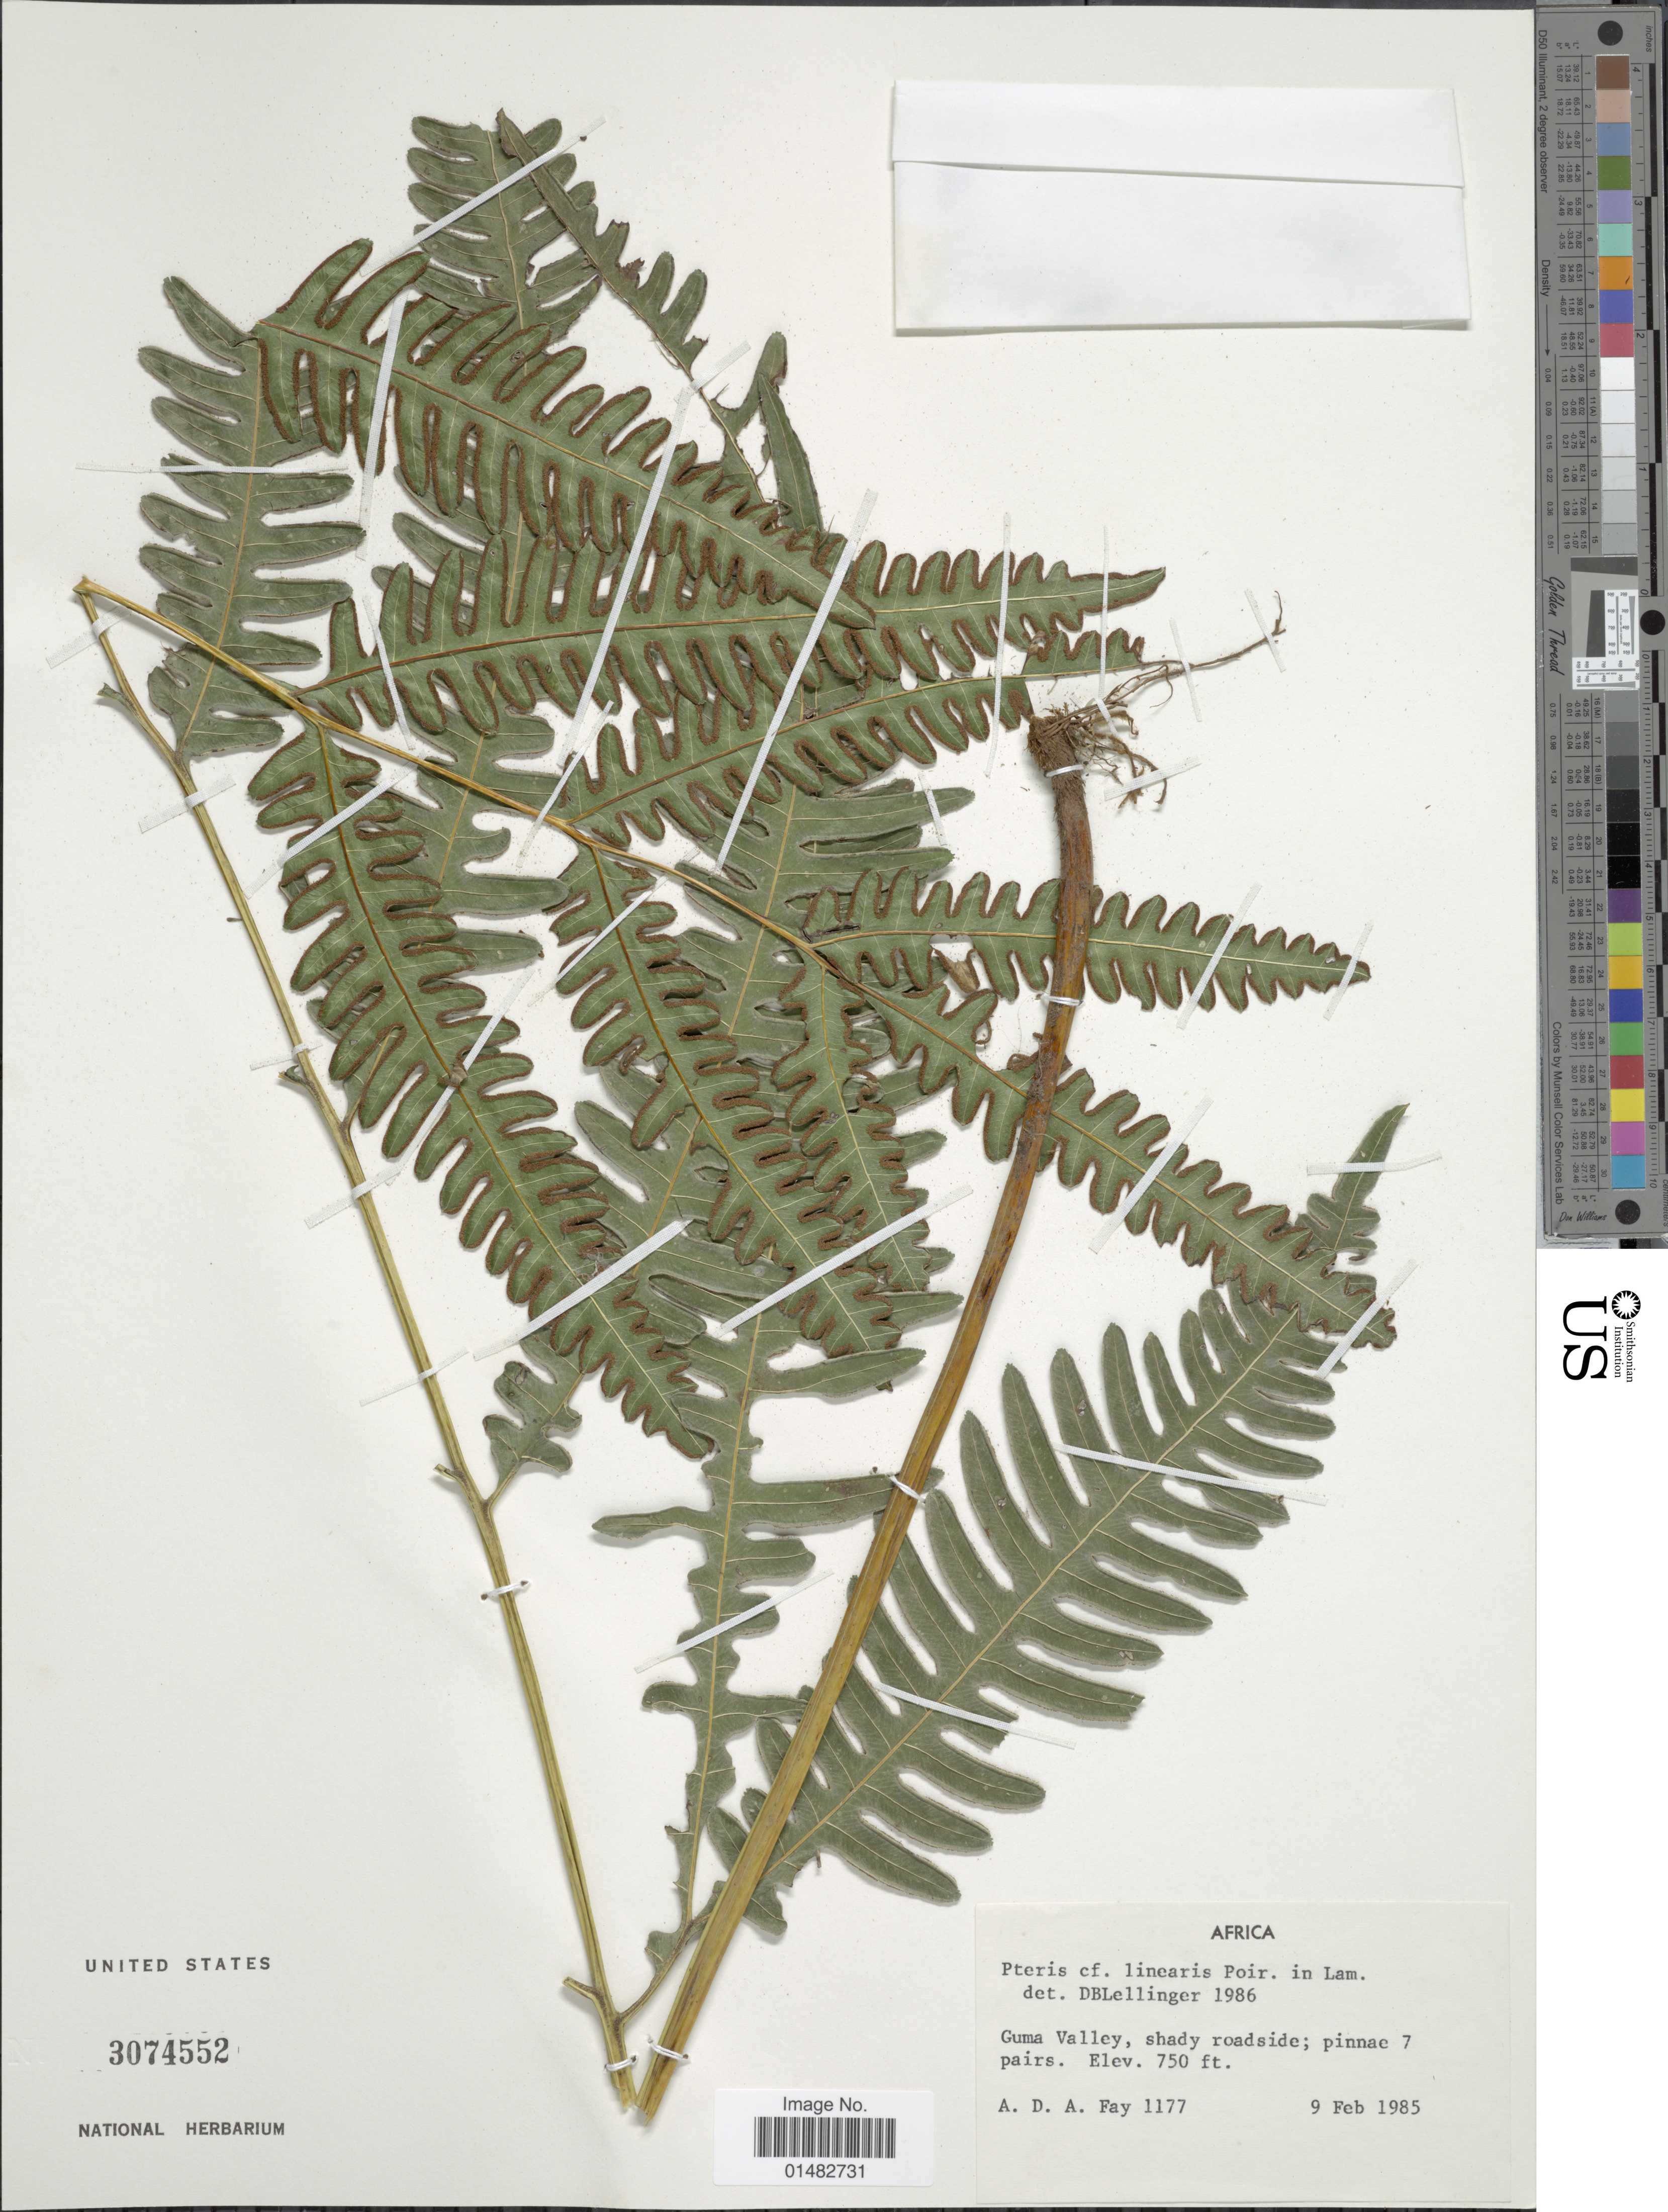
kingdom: Plantae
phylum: Tracheophyta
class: Polypodiopsida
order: Polypodiales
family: Pteridaceae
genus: Pteris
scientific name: Pteris linearis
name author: Poir.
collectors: A. Fay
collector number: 1177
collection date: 1985-02-09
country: Sierra Leone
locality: Africa, Guma Valley, shady roadside, pinnac 7 pairs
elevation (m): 229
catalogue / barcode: US 3074552